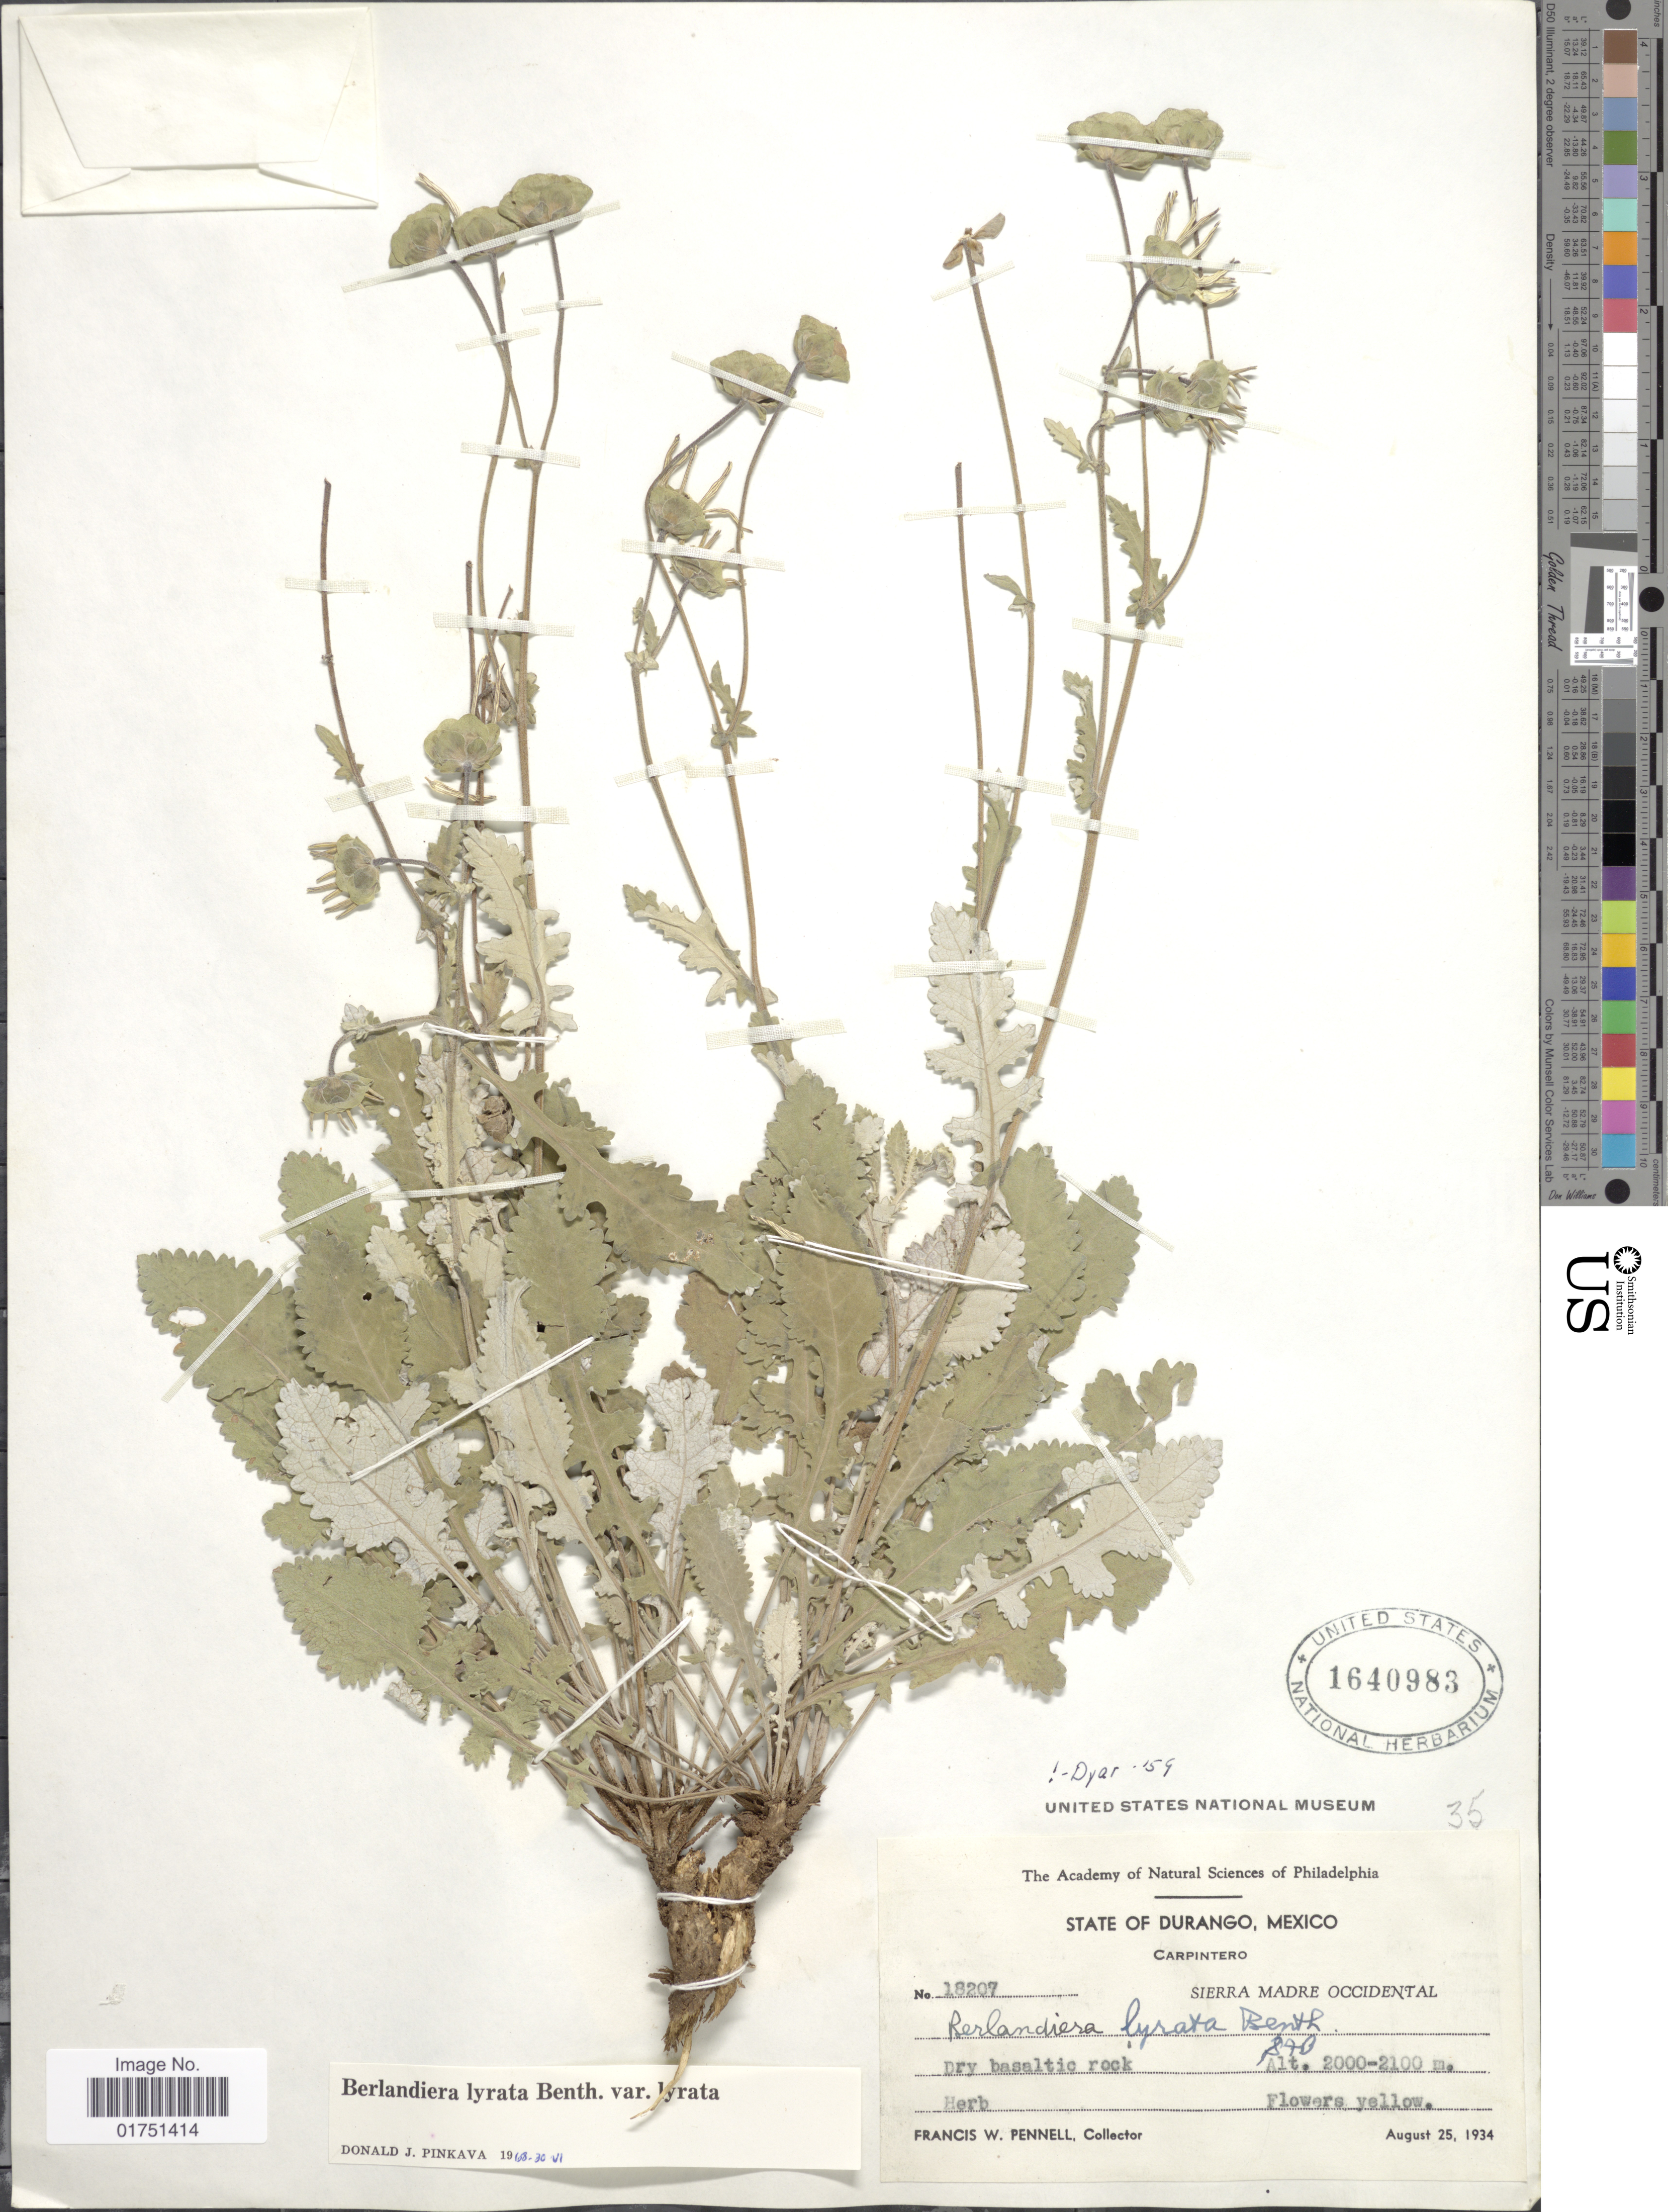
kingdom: Plantae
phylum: Tracheophyta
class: Magnoliopsida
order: Asterales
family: Asteraceae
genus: Berlandiera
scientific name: Berlandiera lyrata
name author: Benth.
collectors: F. W. Pennell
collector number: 18207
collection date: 1934-08-25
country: Mexico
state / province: Durango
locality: State of Durango, Mexico. Carpintero. Sierra Madre Occidental. Dry basaltic rock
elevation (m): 2000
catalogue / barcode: US 1640983